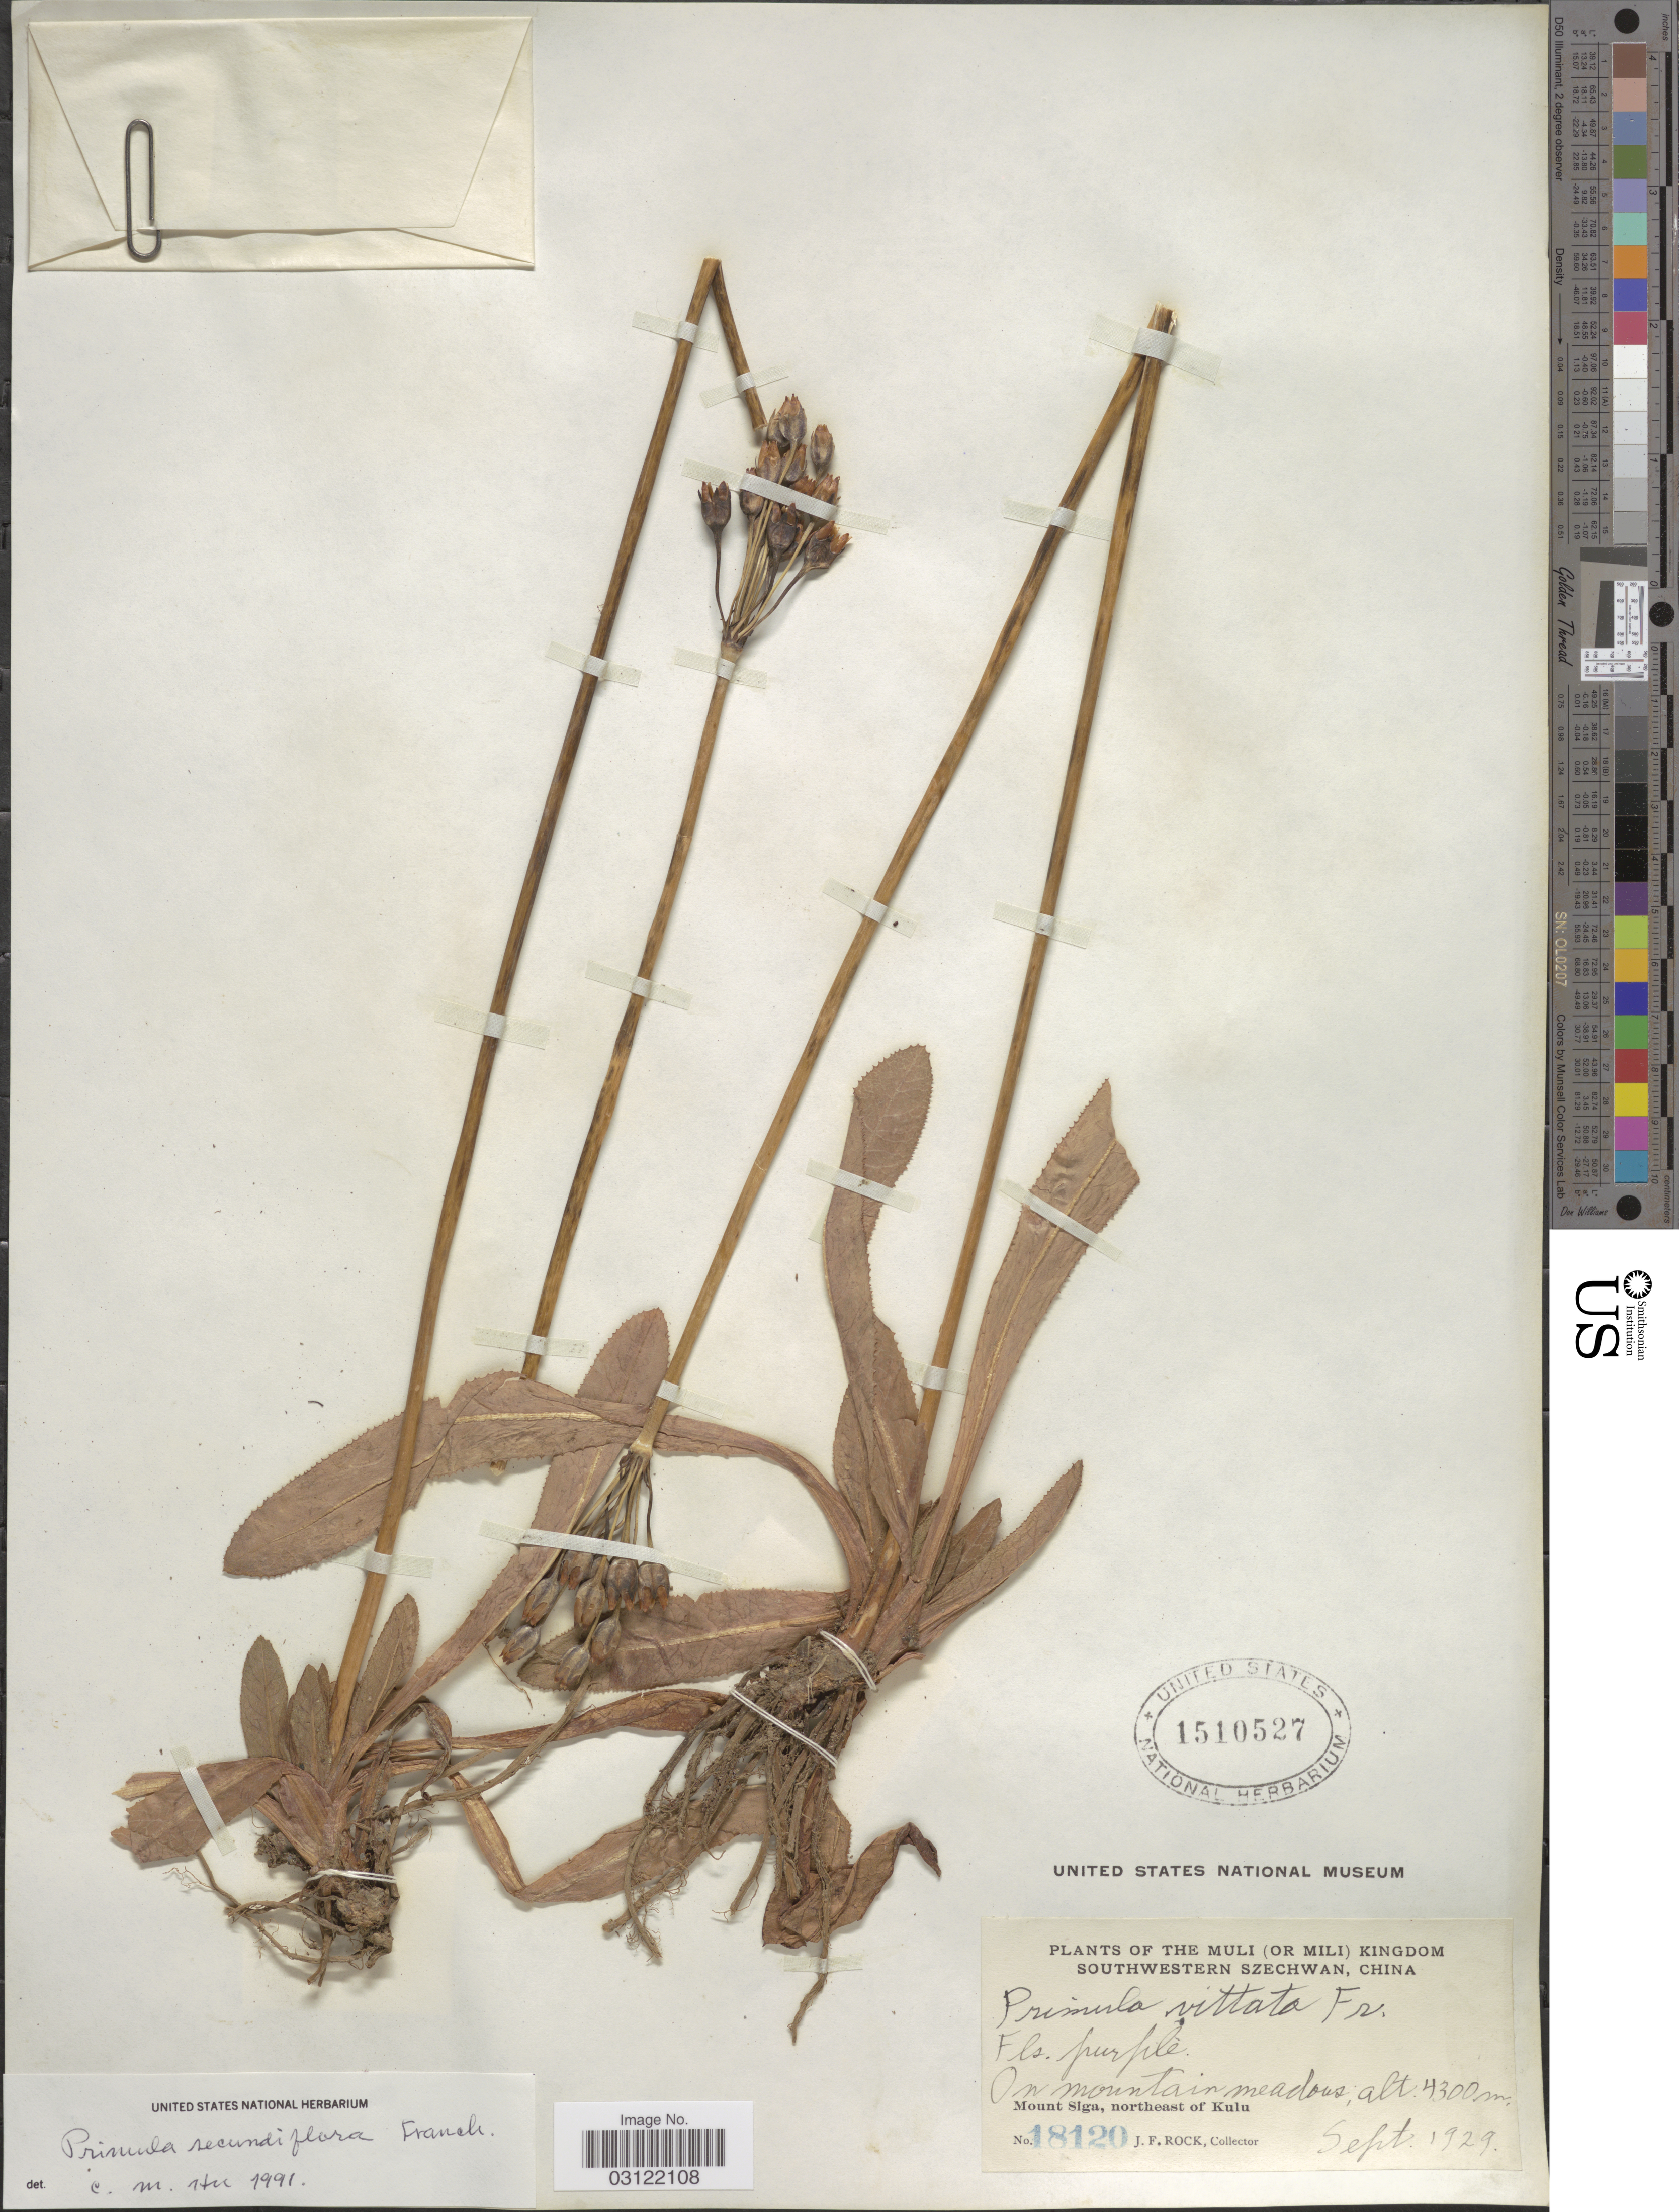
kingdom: Plantae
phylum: Tracheophyta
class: Magnoliopsida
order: Ericales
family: Primulaceae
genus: Primula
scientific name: Primula secundiflora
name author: Franch.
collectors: J. Rock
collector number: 18120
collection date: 1929-09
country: China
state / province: Sichuan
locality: The Muli (or Mili) Kingdom, Southwestern Szechwan, Mount Siga, northeast of Kulu.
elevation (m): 4300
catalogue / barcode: US 1510527